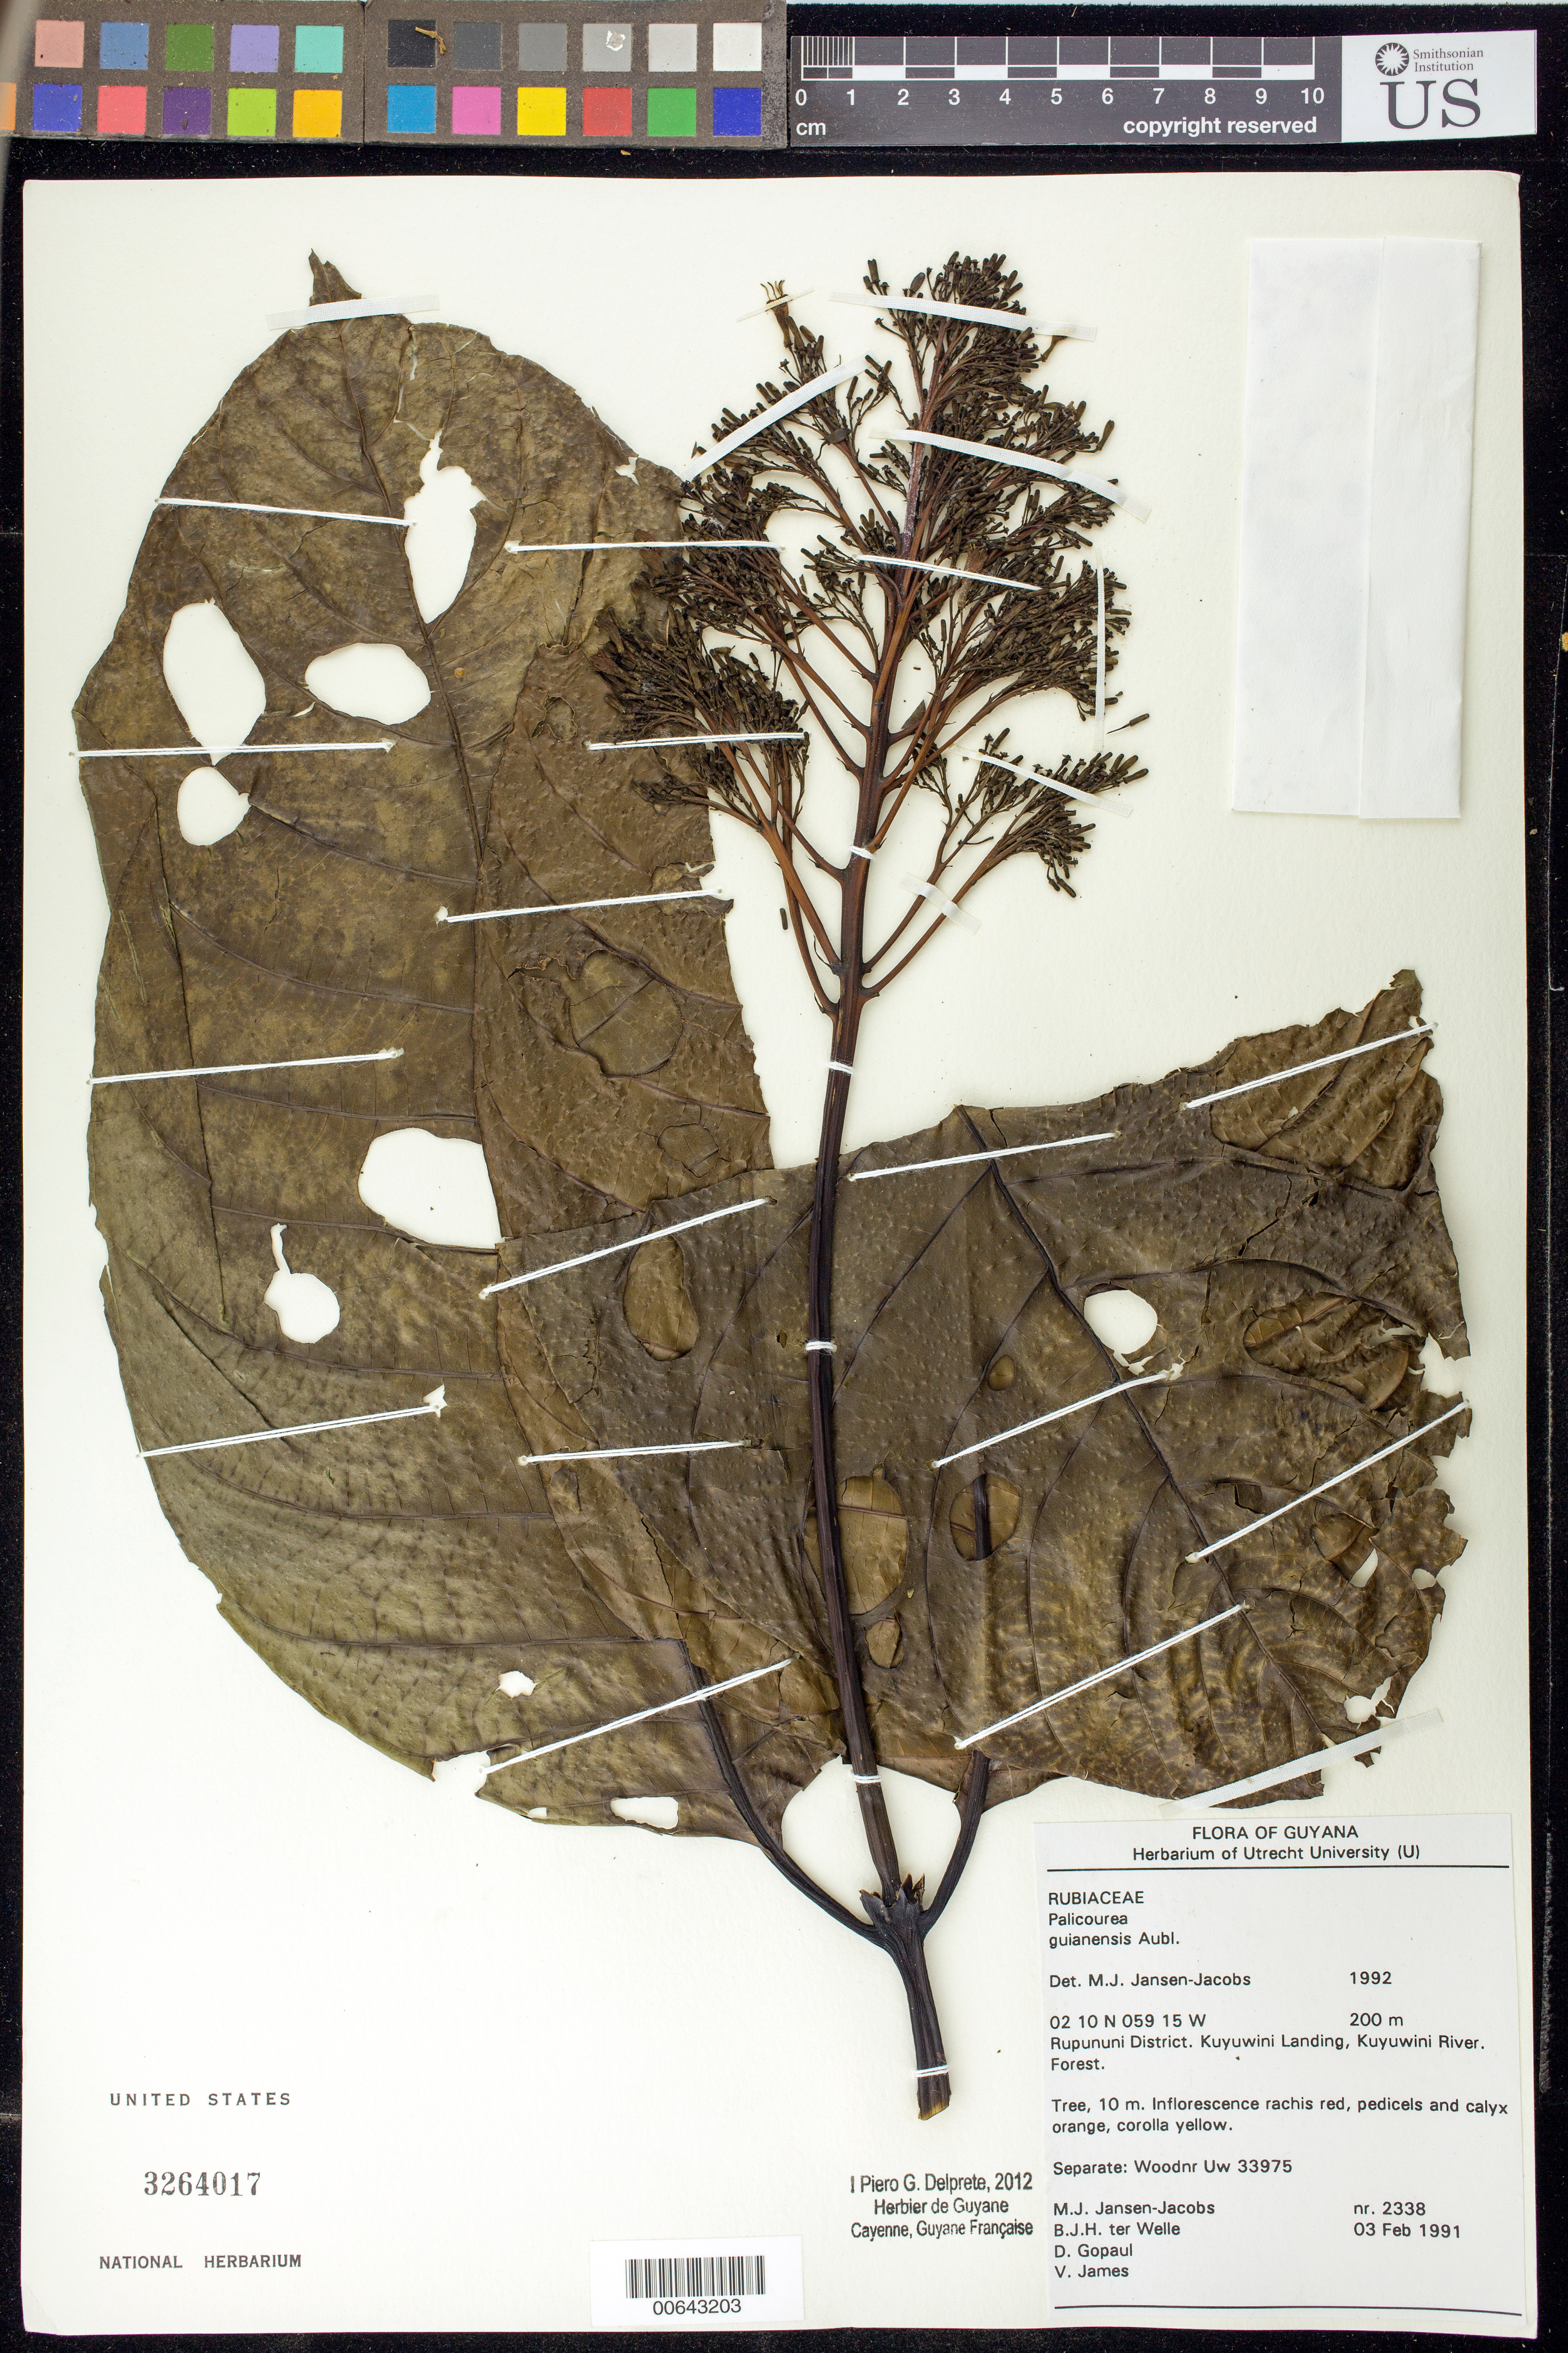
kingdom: Plantae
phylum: Tracheophyta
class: Magnoliopsida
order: Gentianales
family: Rubiaceae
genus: Palicourea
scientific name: Palicourea guianensis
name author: Aubl.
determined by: Delprete, P. G., Herb. de Guyane Cay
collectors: M. J. Jansen-Jacobs, B. Welle, D. Gopaul & V. James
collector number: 2338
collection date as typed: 3-Feb-91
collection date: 1991-02-03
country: Guyana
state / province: U. Takutu-U. Essequibo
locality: Kuyuwini Landing, Kuyuwini River, Rupununi District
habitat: Forest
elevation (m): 200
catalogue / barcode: US 3264017